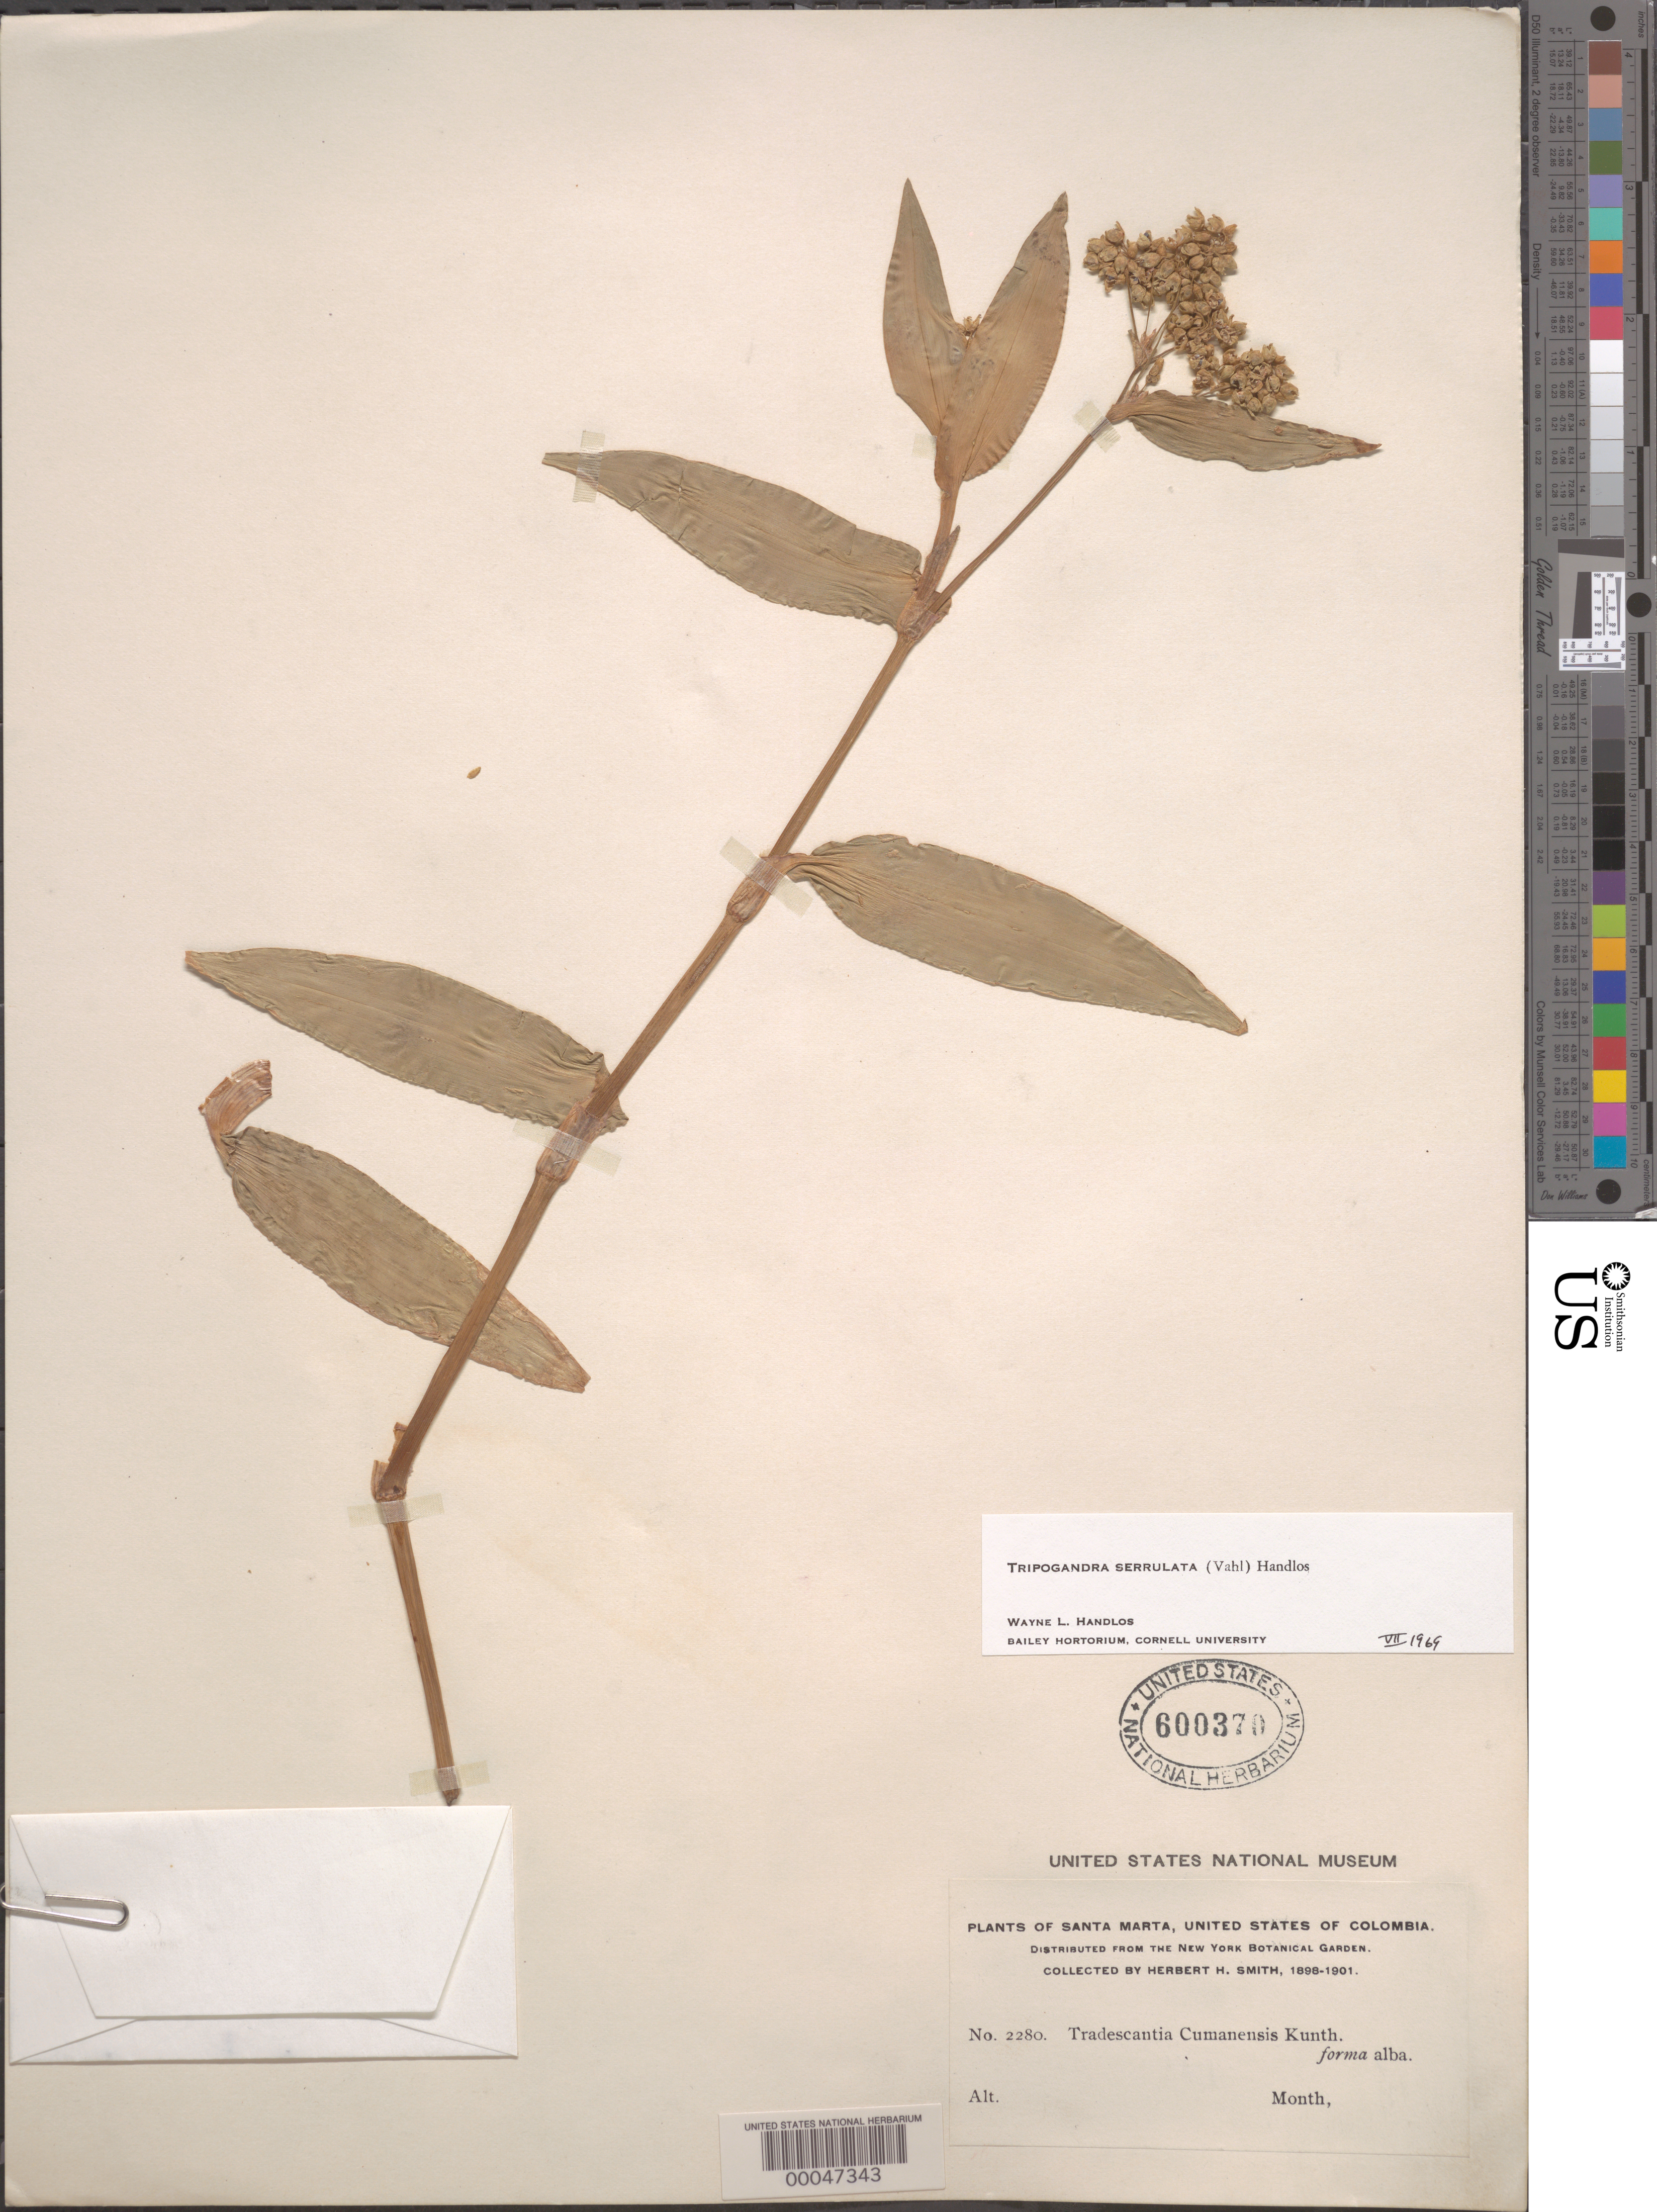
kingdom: Plantae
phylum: Tracheophyta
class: Liliopsida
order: Commelinales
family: Commelinaceae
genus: Tripogandra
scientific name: Tripogandra serrulata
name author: (Vahl) Handlos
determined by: Handlos, W. L.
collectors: Herbert H. Smith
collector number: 2280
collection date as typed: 1898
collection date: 1898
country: Colombia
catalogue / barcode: US 600370